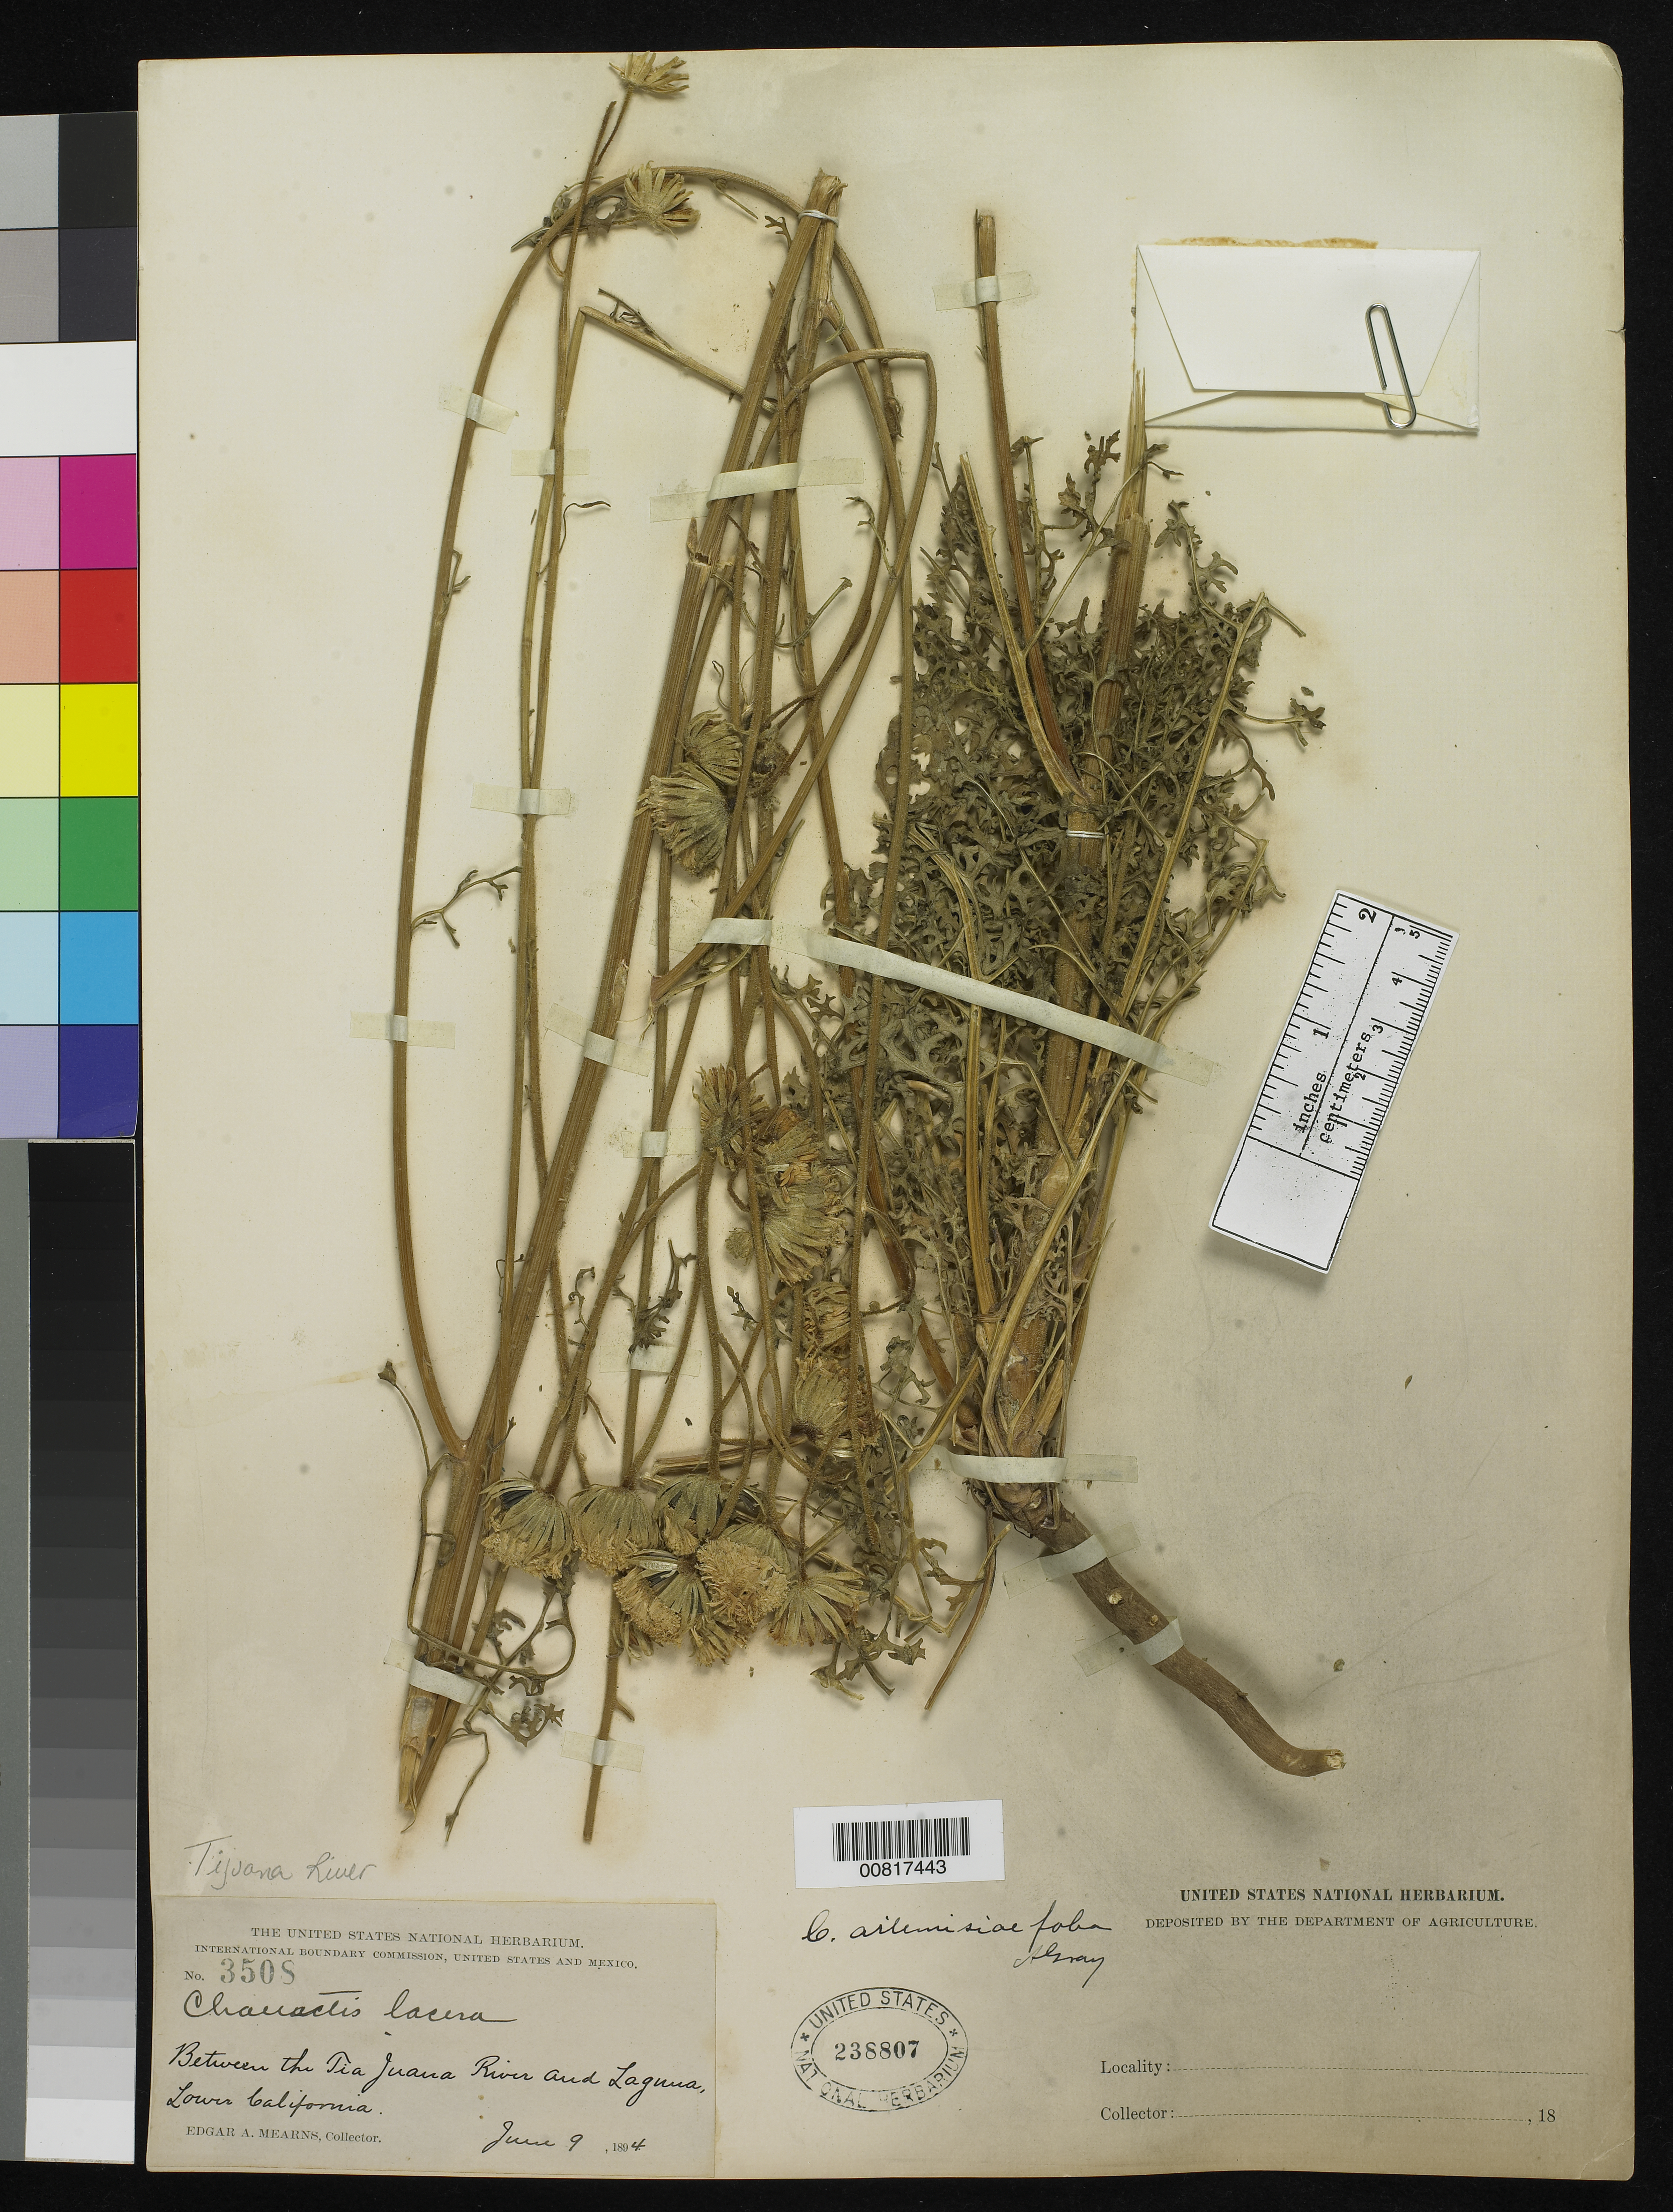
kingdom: Plantae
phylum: Tracheophyta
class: Magnoliopsida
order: Asterales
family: Asteraceae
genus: Chaenactis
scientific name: Chaenactis artemisiifolia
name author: A. Gray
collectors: E. A. Mearns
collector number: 3508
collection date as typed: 09 Jun 1894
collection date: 1894-06-09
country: Mexico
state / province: Baja California Norte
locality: Between the Tijuana River and Laguna, Baja California.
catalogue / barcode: US 238807